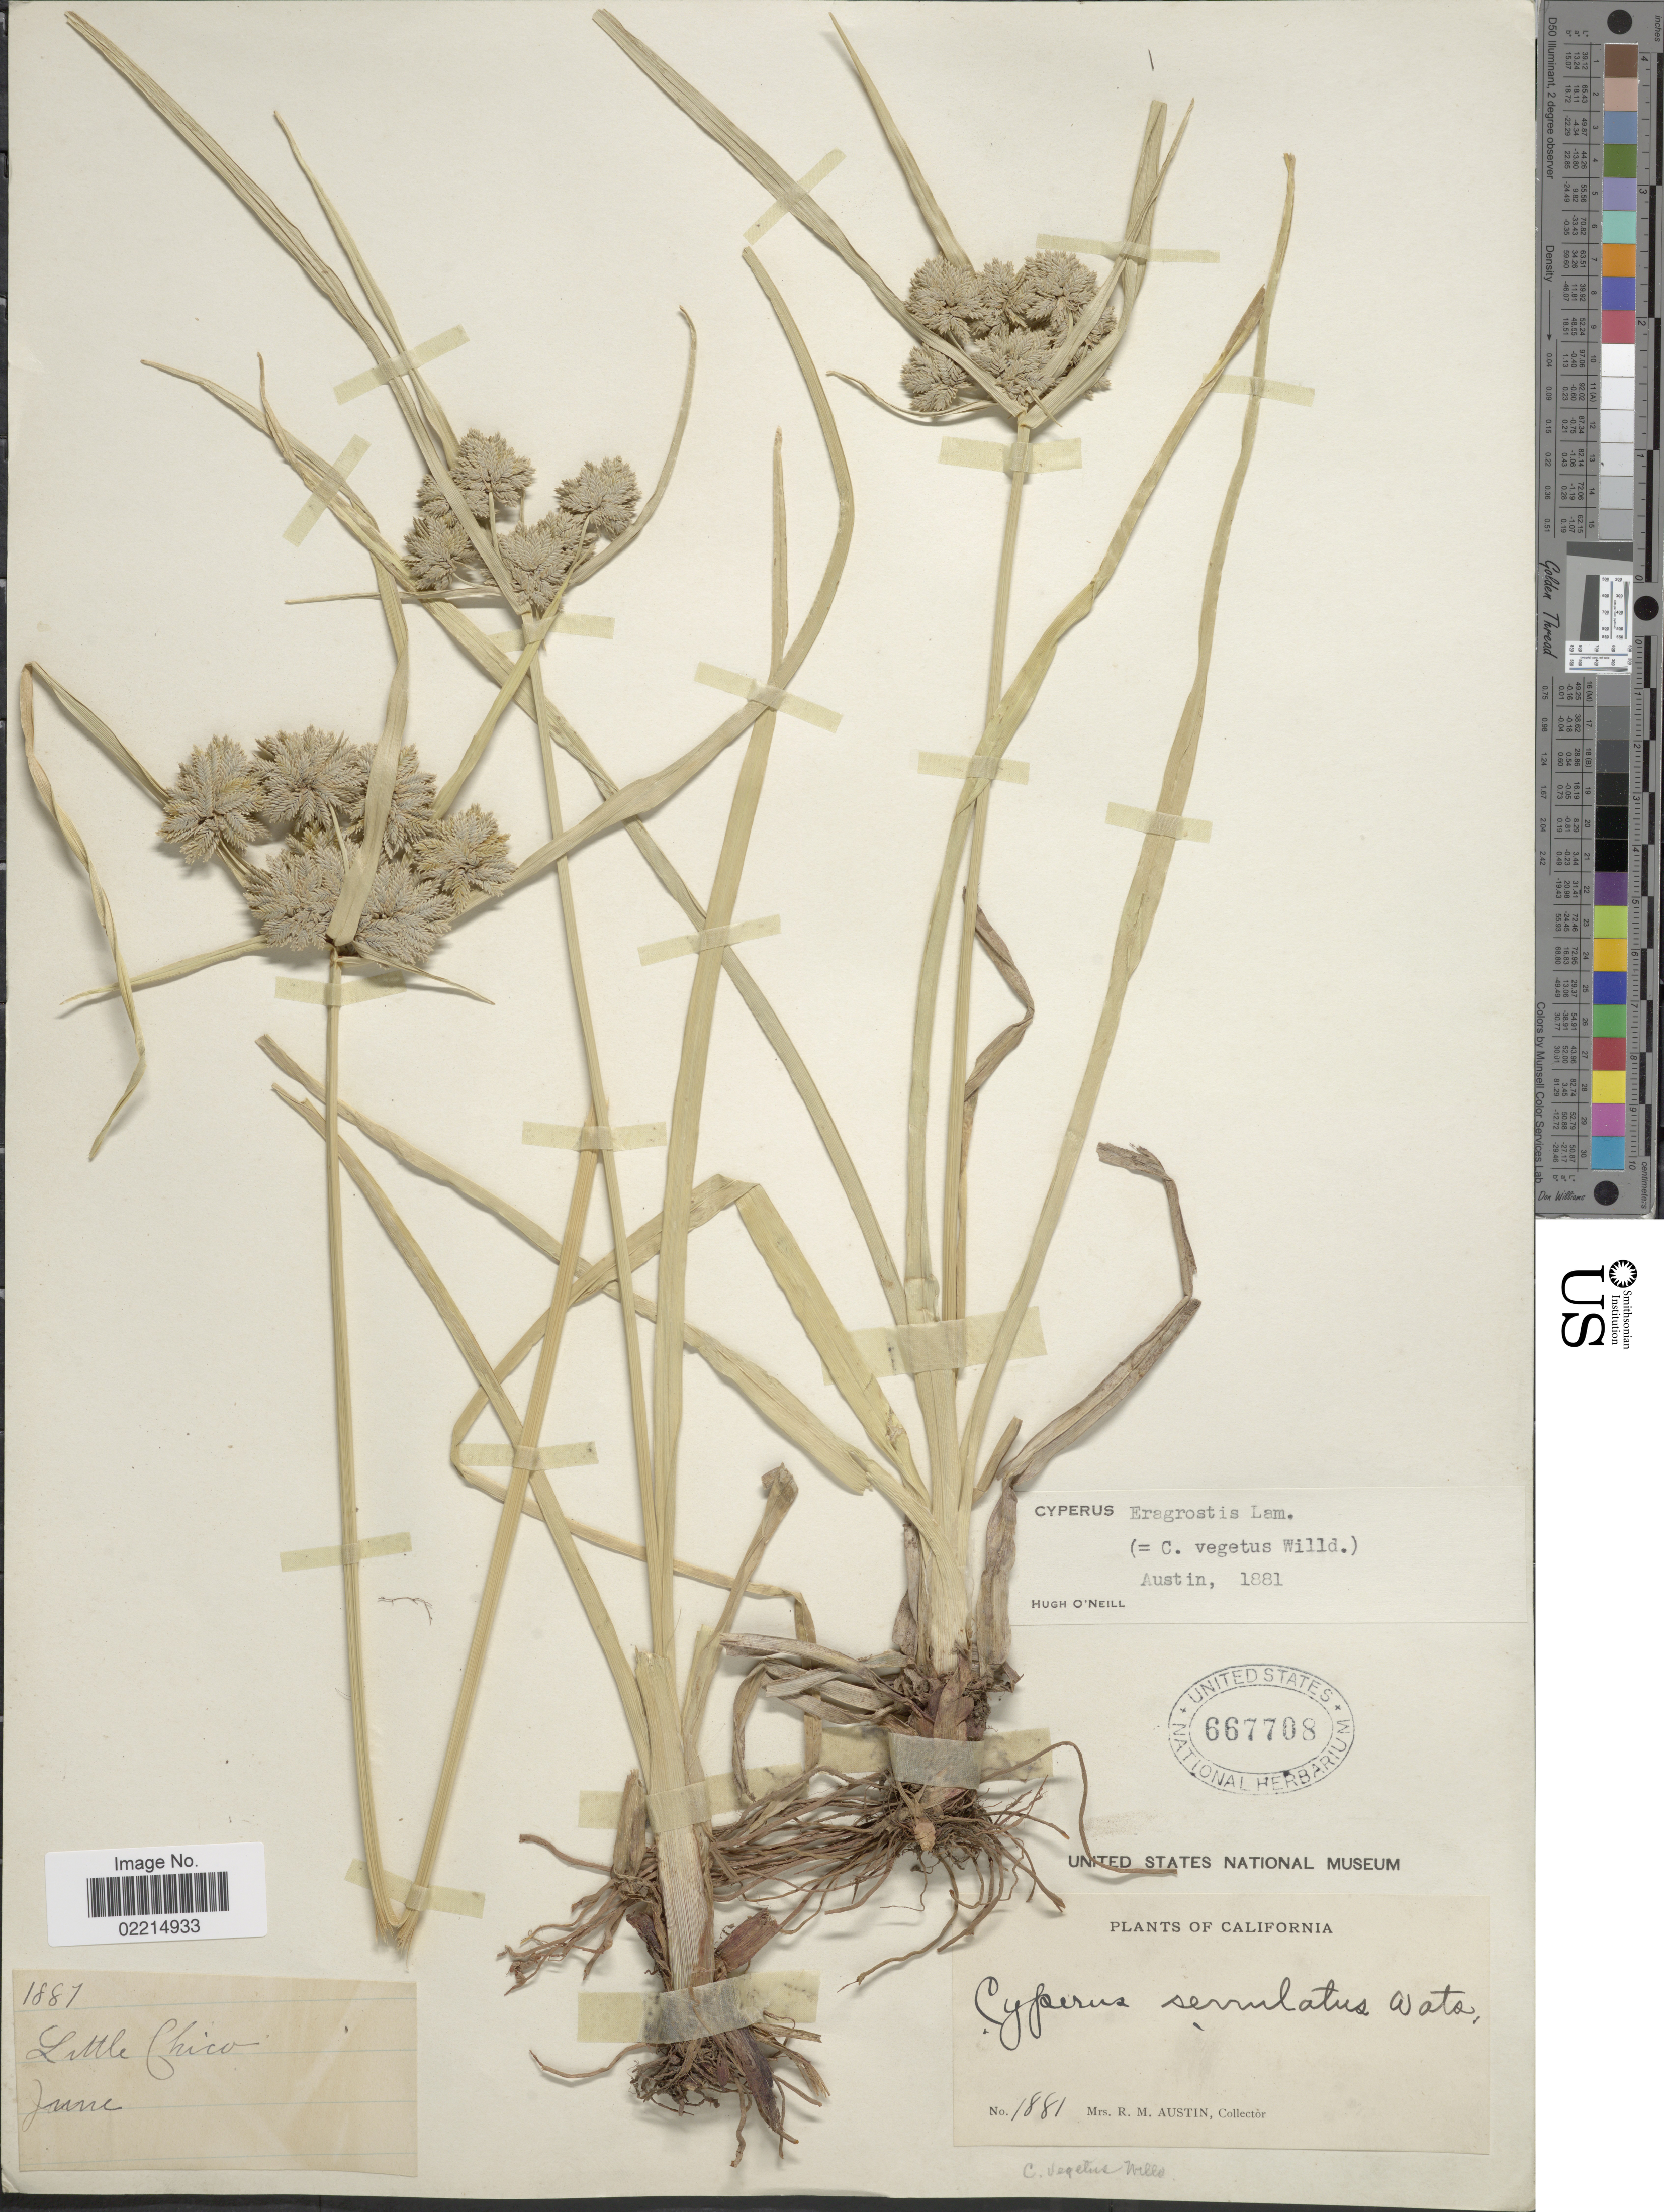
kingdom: Plantae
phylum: Tracheophyta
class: Liliopsida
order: Poales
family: Cyperaceae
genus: Cyperus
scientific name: Cyperus eragrostis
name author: Lam.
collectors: R. Austin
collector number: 1881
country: United States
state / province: California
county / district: Butte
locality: Little Chico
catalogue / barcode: US 667708